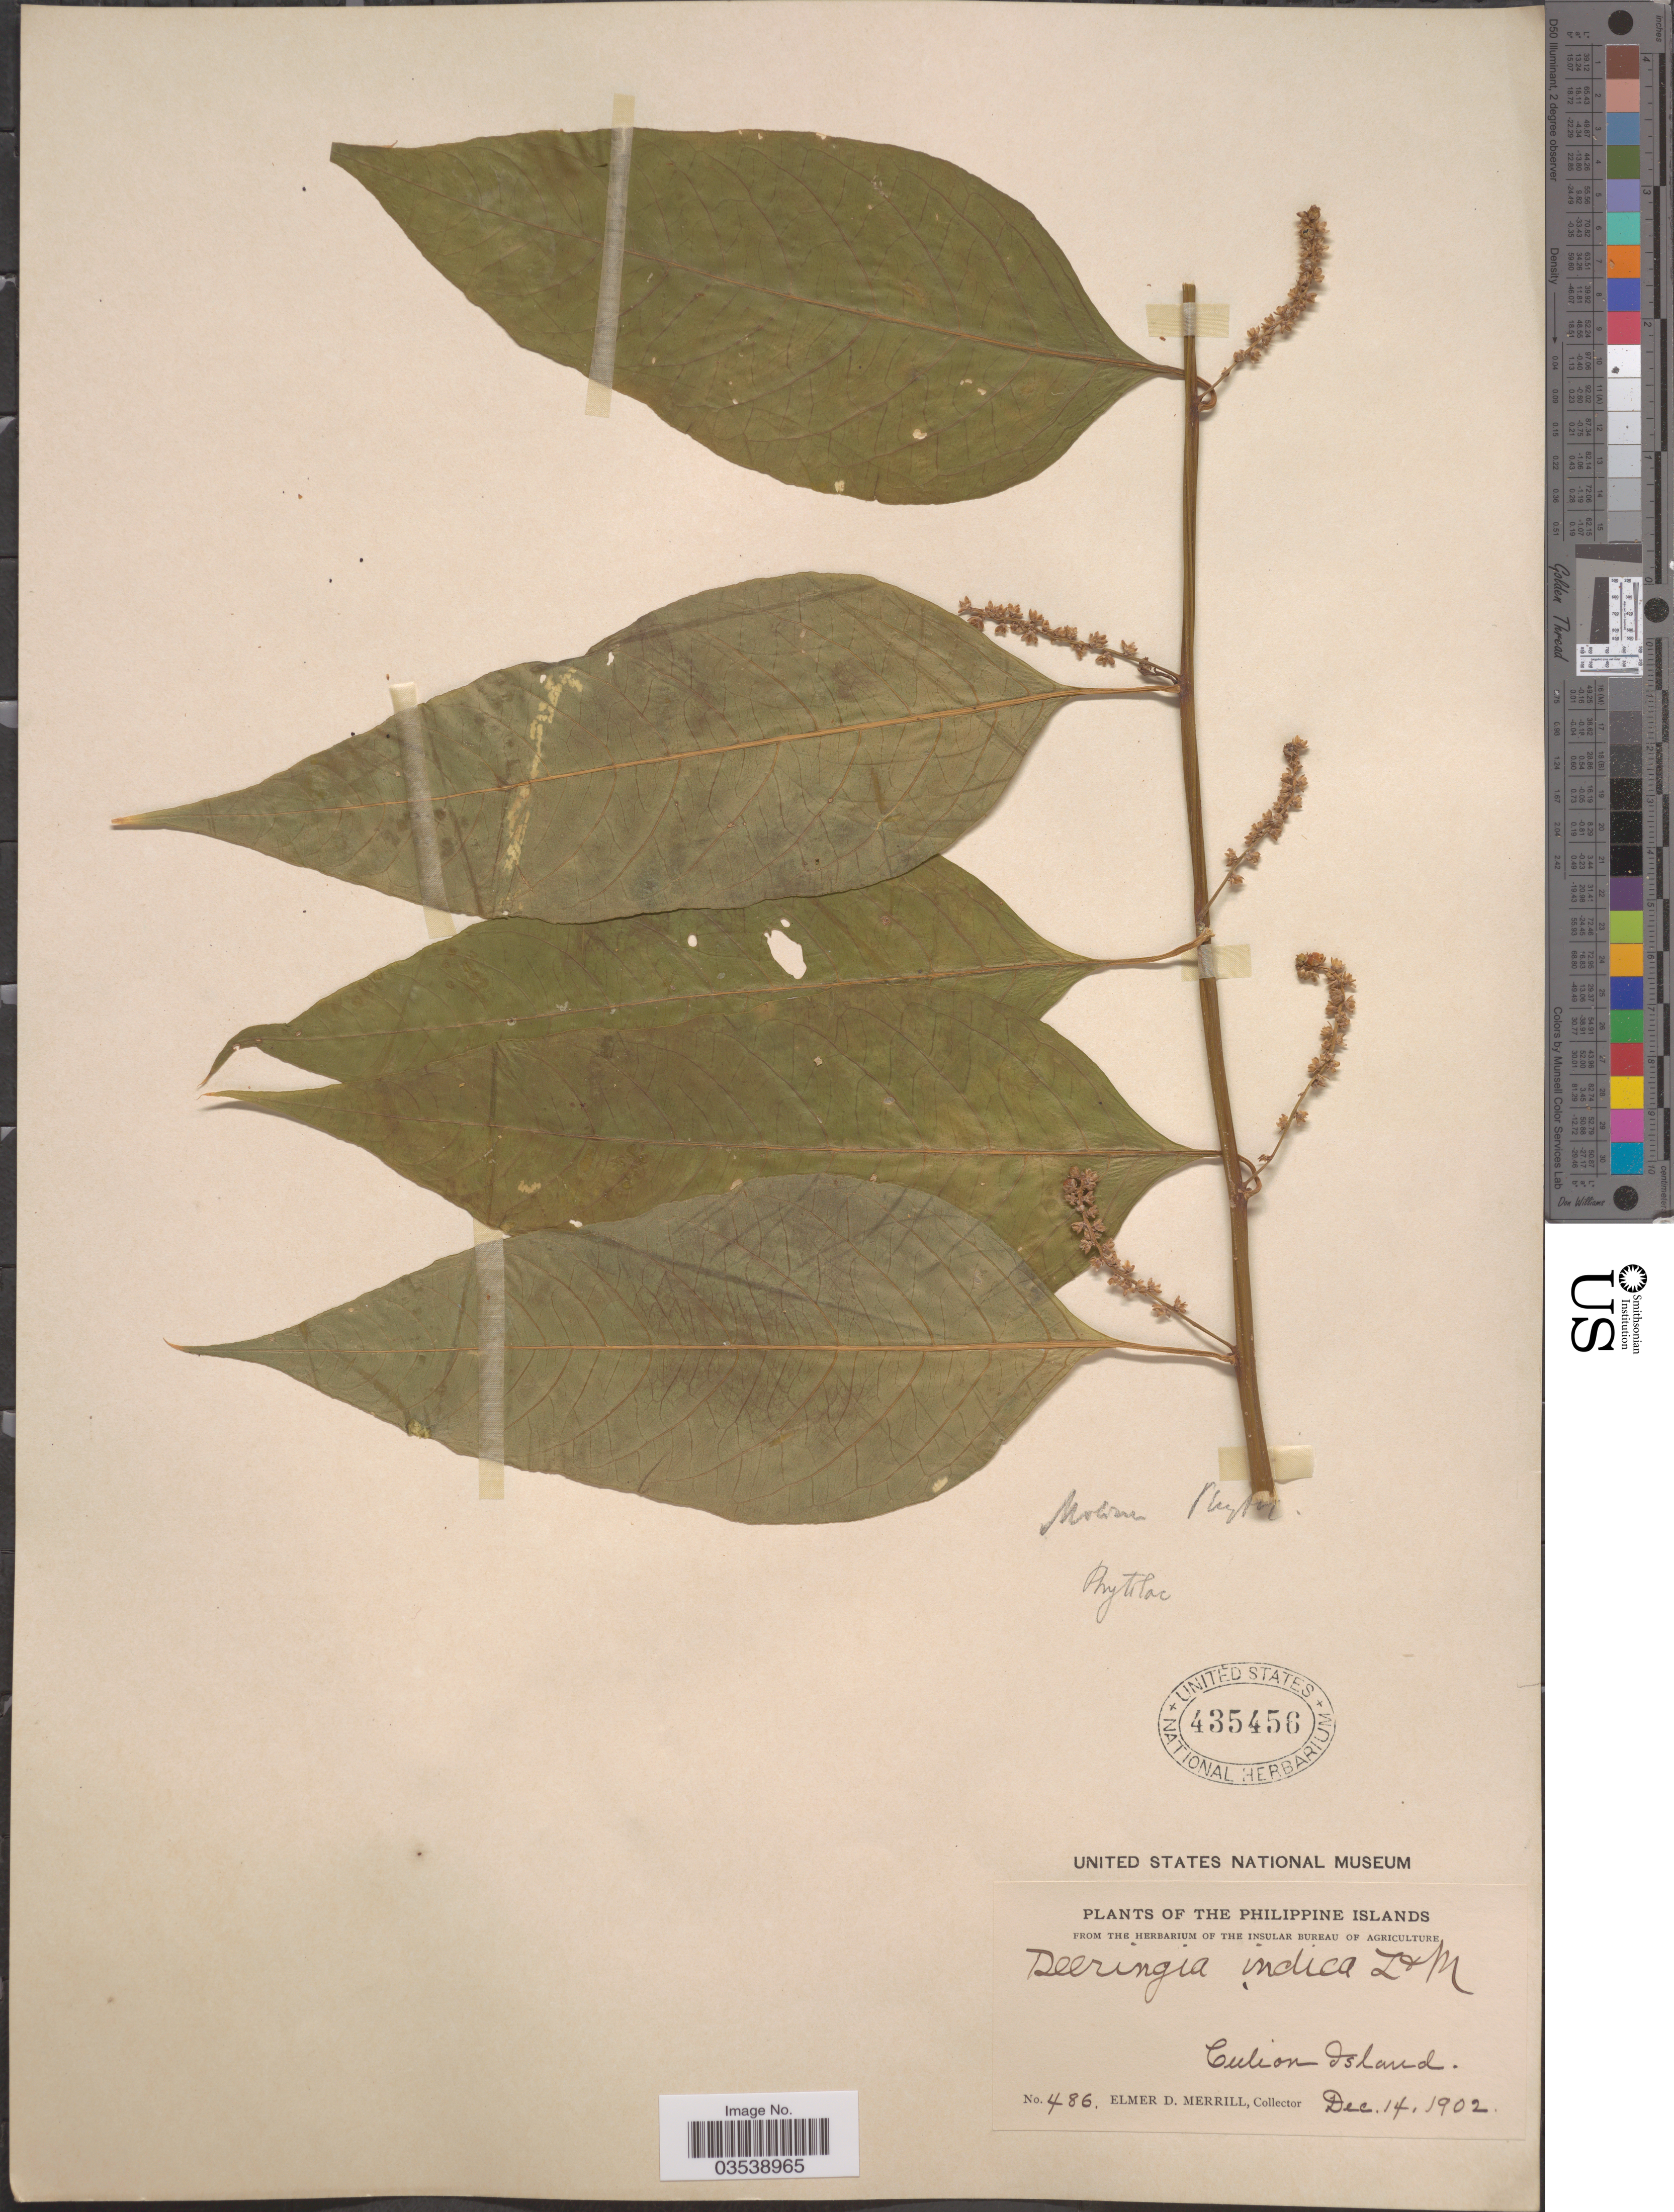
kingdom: Plantae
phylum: Tracheophyta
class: Magnoliopsida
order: Caryophyllales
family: Amaranthaceae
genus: Deeringia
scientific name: Deeringia polysperma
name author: (Roxb.) Moq.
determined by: Strong, Mark T., (BOT), Smithsonian Institution - National Museum of Natural History (UNITED STATES)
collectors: E. D. Merrill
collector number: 486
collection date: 1902-12-14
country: Philippines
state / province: Mimaropa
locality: Culion Island.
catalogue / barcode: US 435456